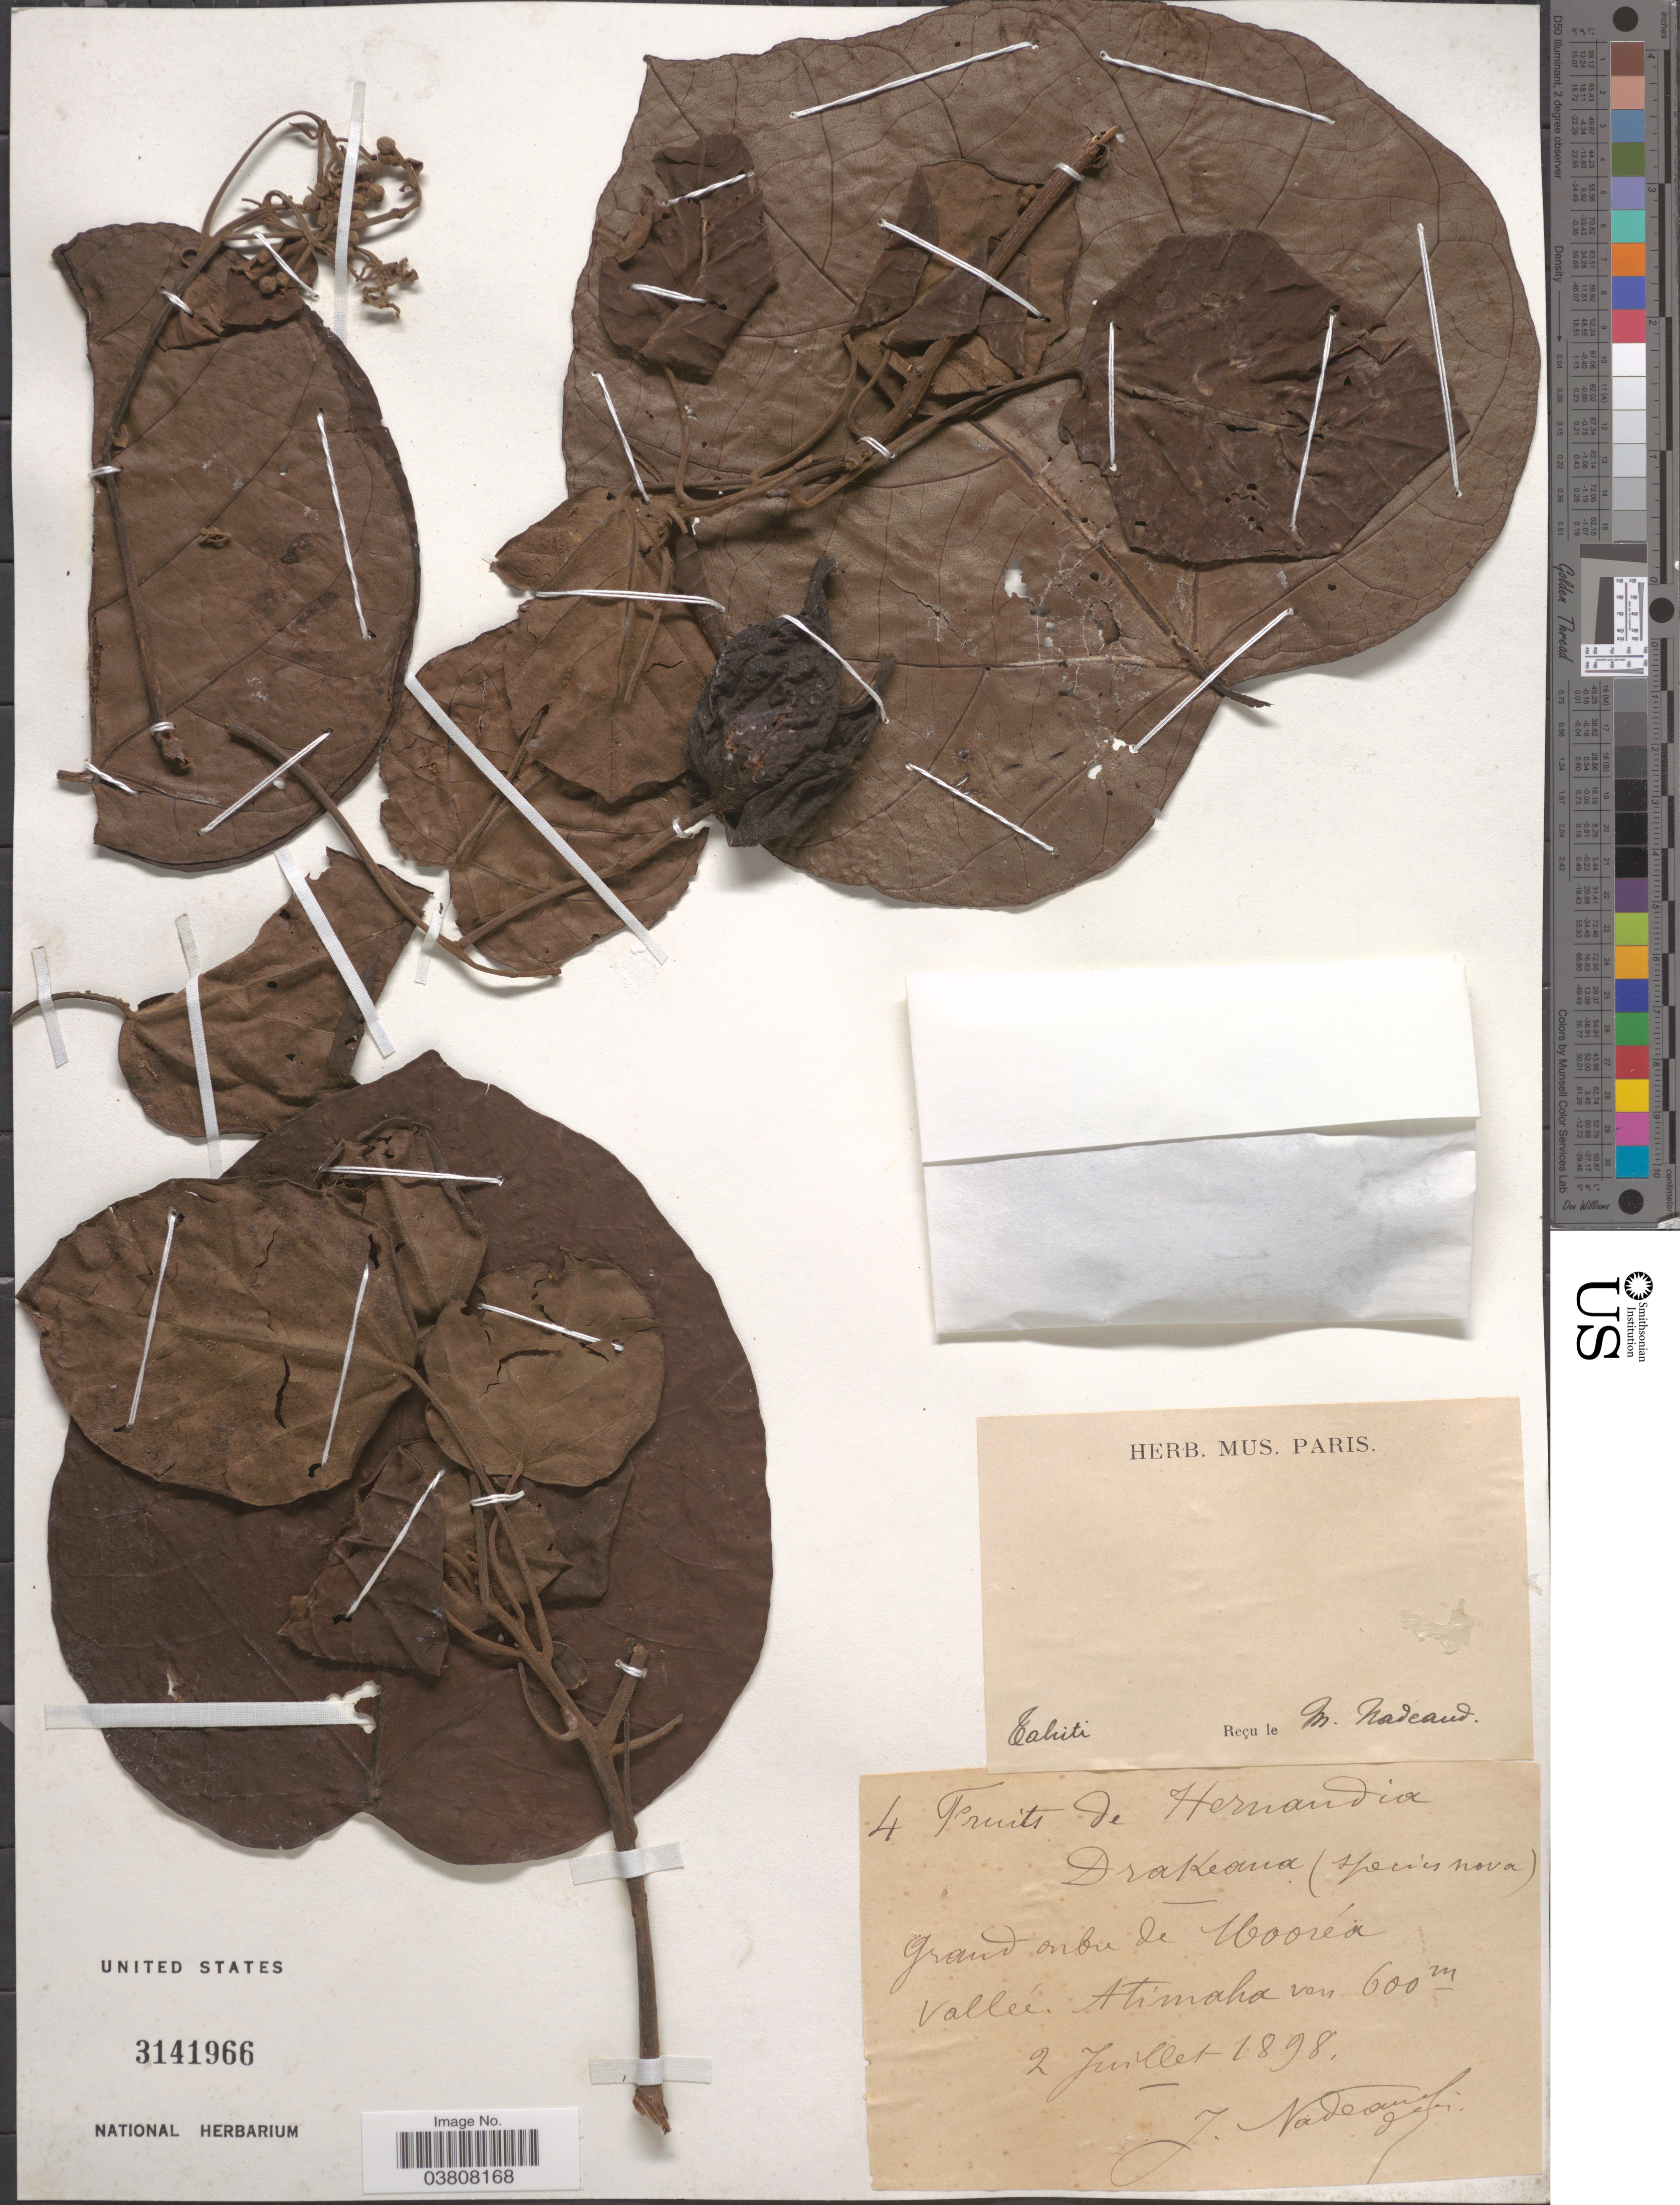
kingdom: Plantae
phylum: Tracheophyta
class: Magnoliopsida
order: Laurales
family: Hernandiaceae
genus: Hernandia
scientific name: Hernandia drakeana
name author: Nadeaud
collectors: J. Nadeaud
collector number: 4 ?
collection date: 1898-07-02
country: French Polynesia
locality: Tahiti. Grand arbre de Mooréa. Vallée Atimaha.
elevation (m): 600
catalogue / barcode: US 3141966